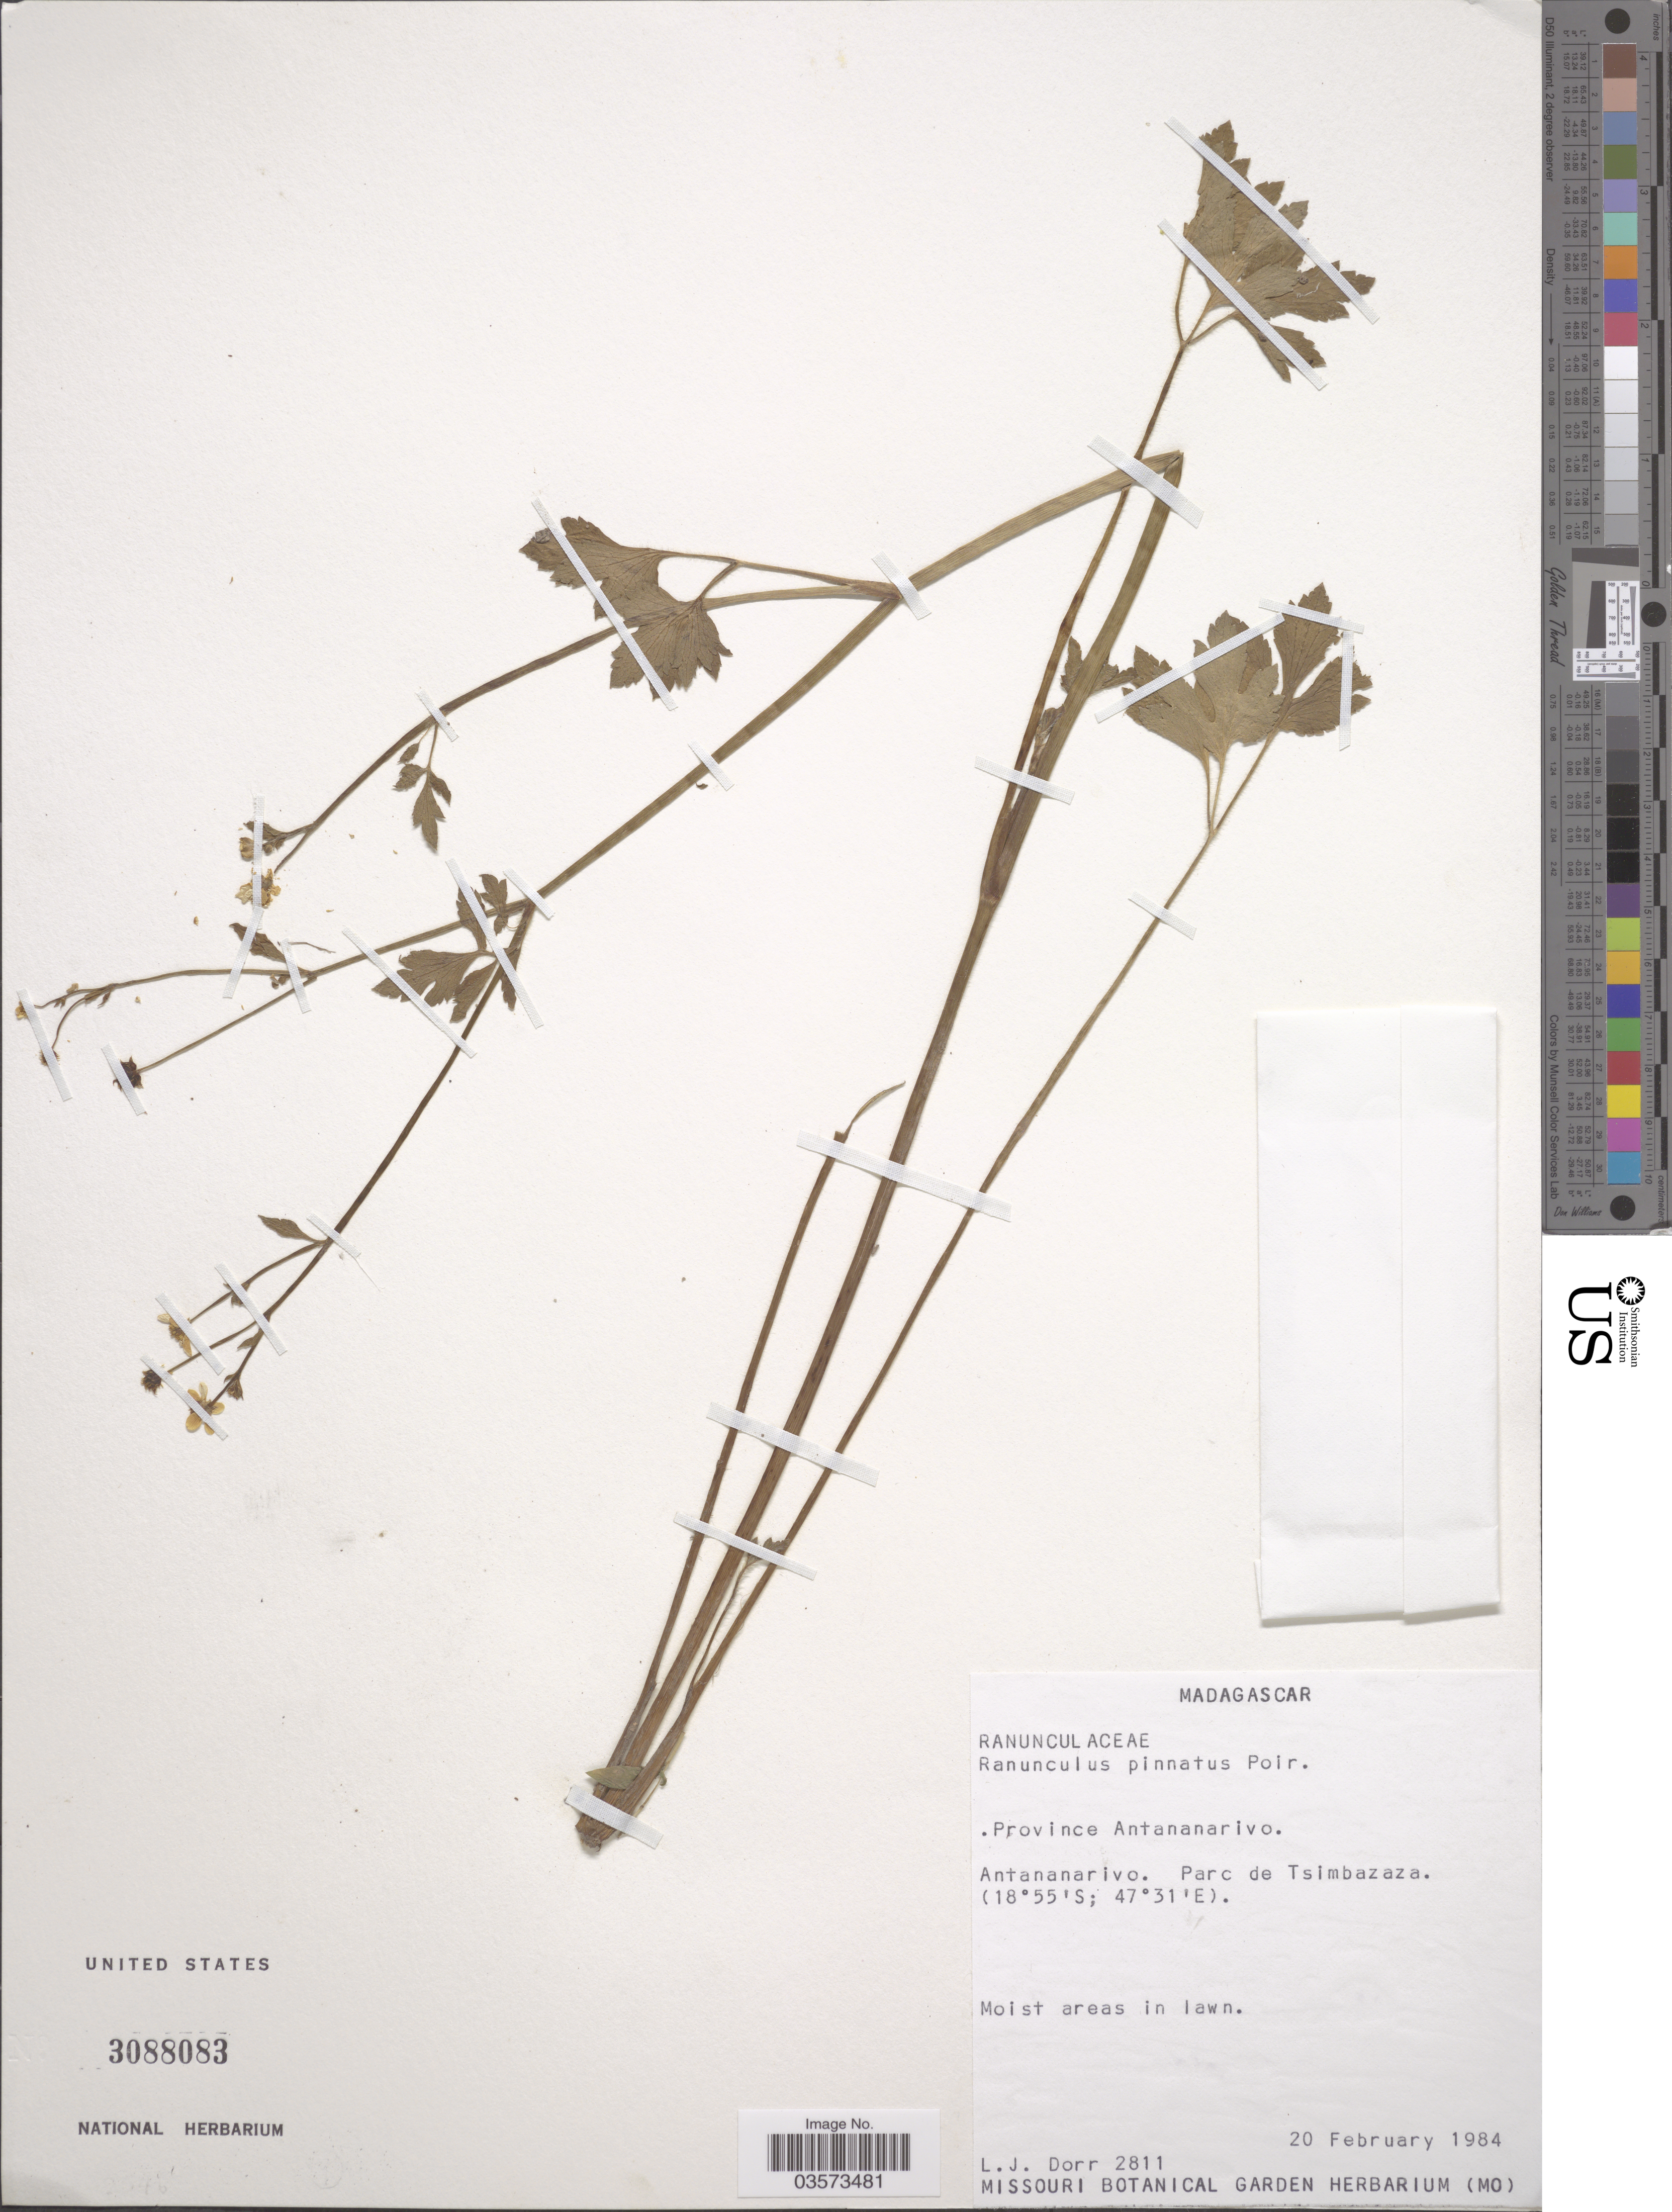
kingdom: Plantae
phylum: Tracheophyta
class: Magnoliopsida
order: Ranunculales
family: Ranunculaceae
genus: Ranunculus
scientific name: Ranunculus pinnatus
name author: Poir.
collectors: L. J. Dorr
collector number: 2811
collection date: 1984-02-20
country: Madagascar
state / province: Analamanga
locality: Antananarivo. Parc de Tsimbazaza.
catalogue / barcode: US 3088083